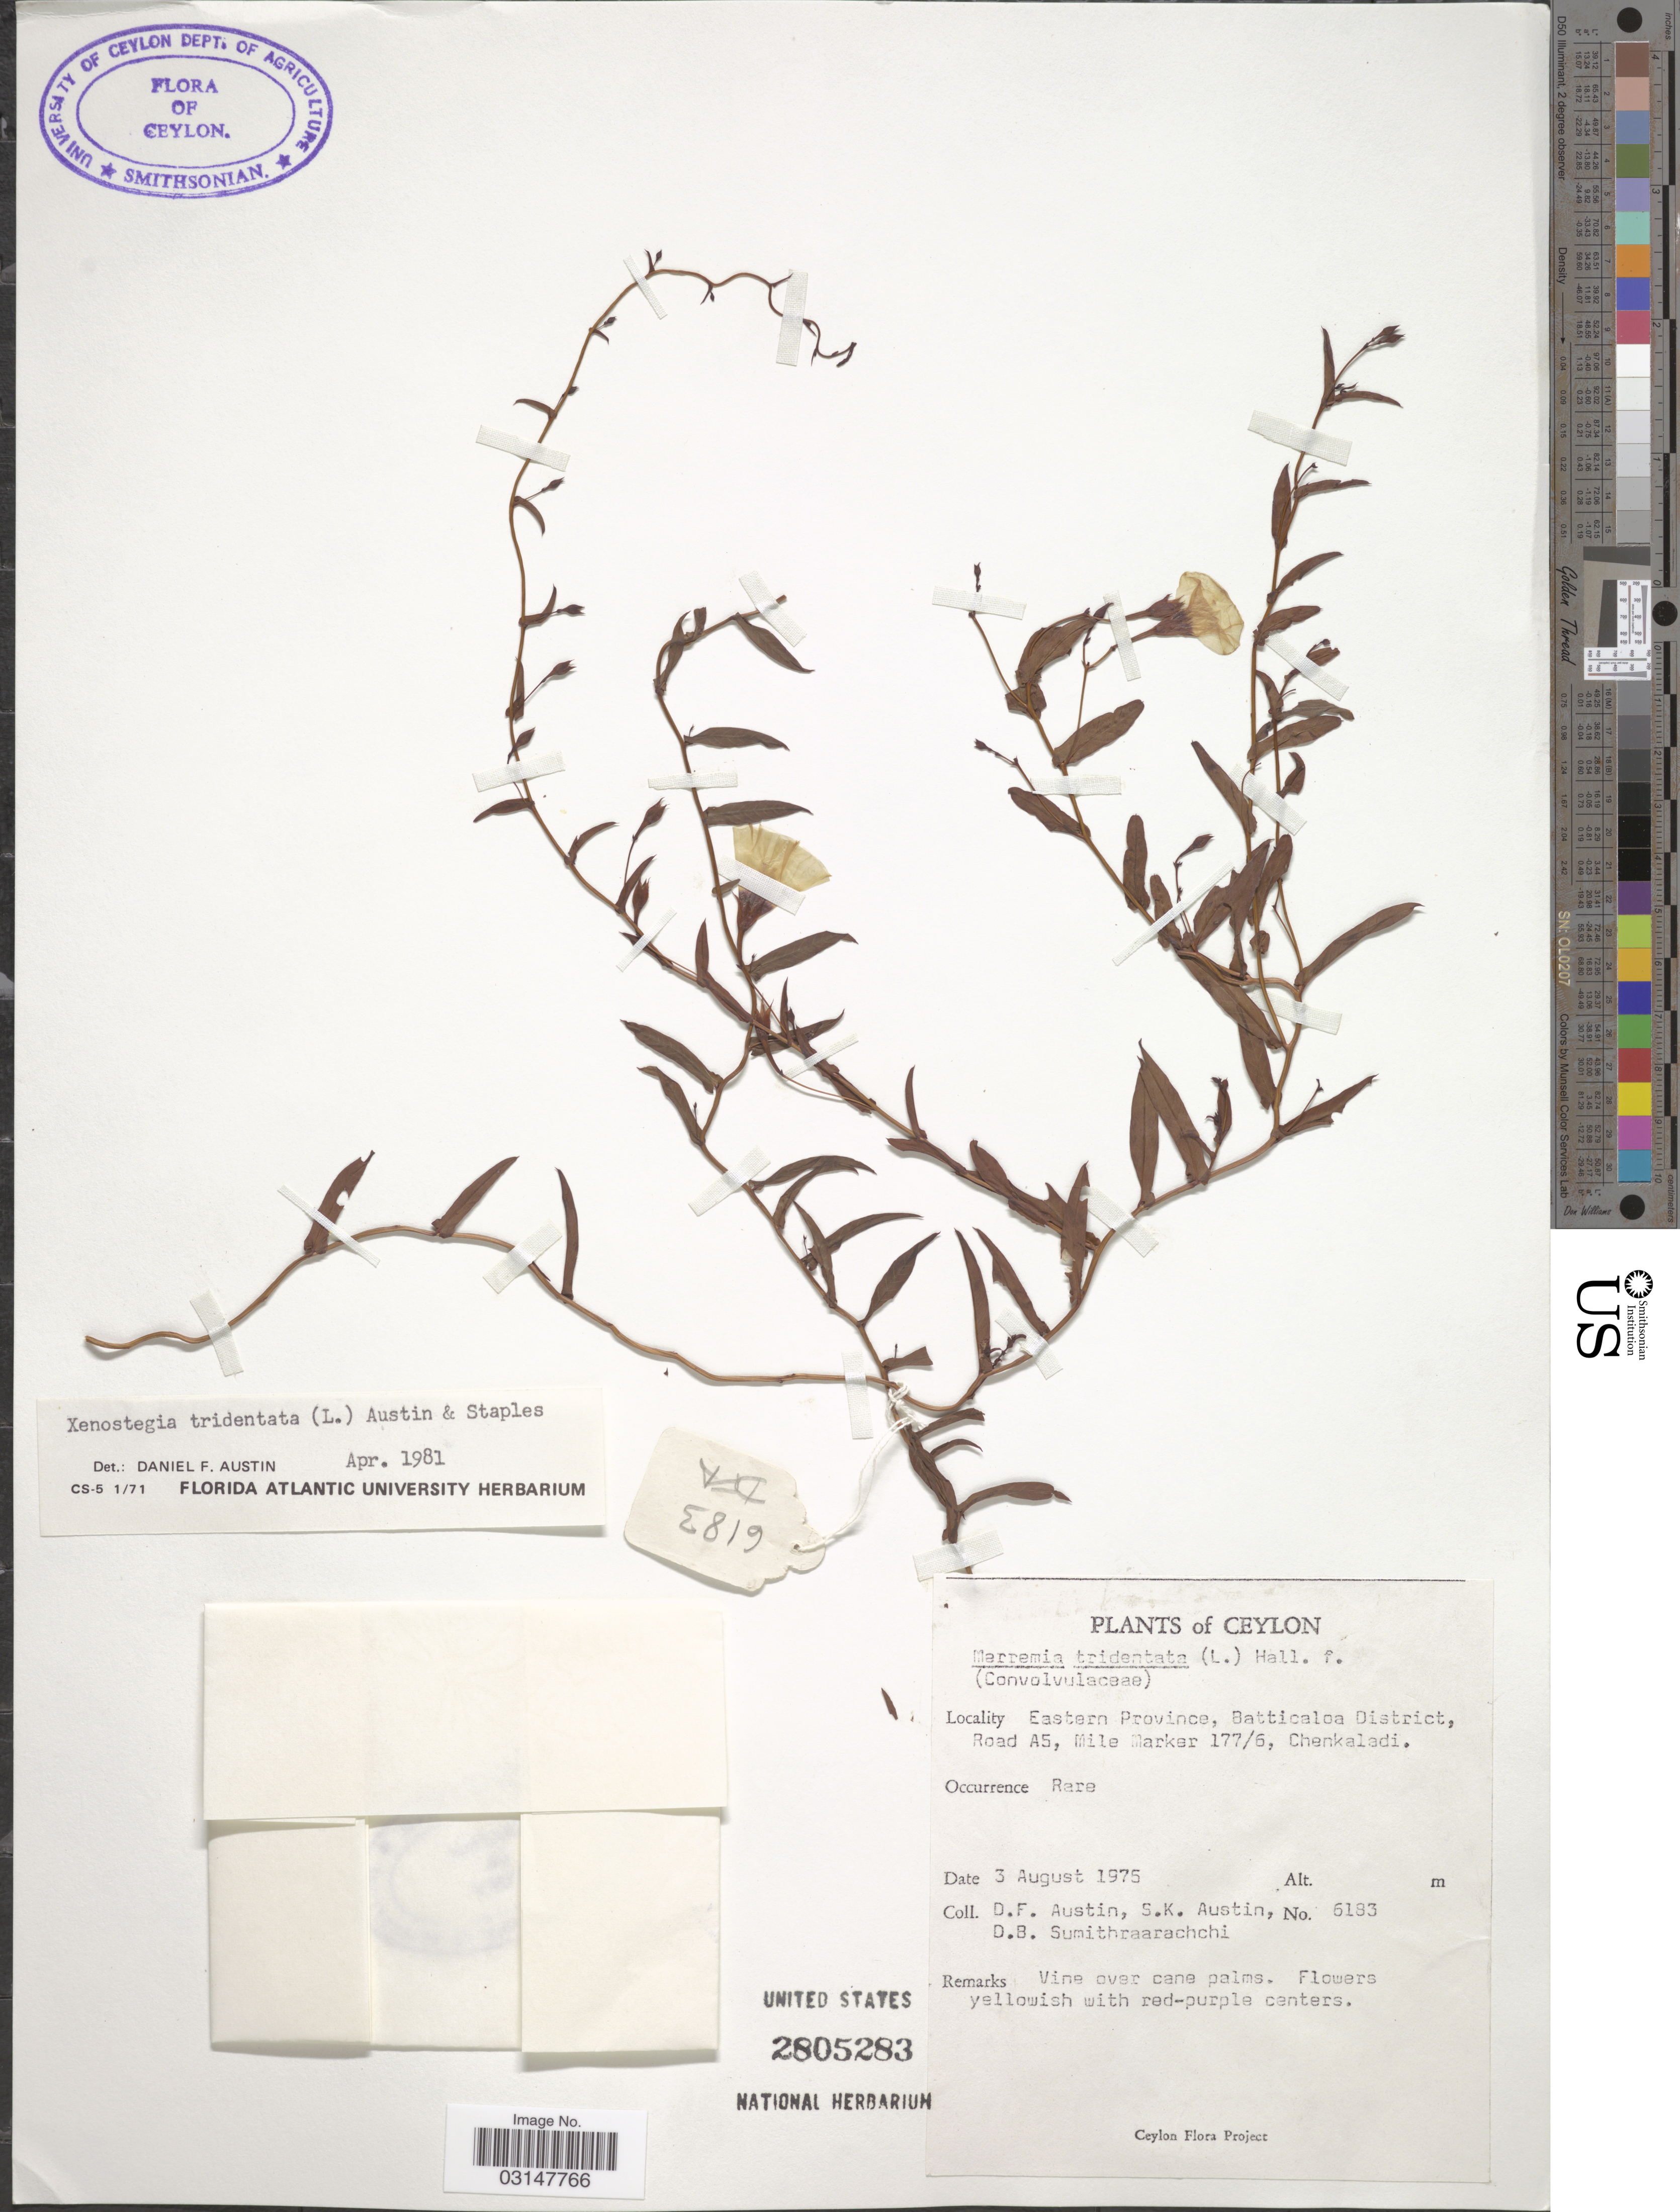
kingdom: Plantae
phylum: Tracheophyta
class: Magnoliopsida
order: Solanales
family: Convolvulaceae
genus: Xenostegia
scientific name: Xenostegia tridentata subsp. hastata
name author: (Ooststr.) Parmar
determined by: Strong, Mark T., (BOT), Smithsonian Institution - National Museum of Natural History (UNITED STATES)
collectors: D. Austin, S. Austin & D. B. Sumithraarachchi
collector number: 6183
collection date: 1975-08-03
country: Sri Lanka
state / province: Eastern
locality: Ceylon. Batticaloa District, Road A5, Mile Marker 177/6, Chenkaladi.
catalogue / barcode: US 2805283